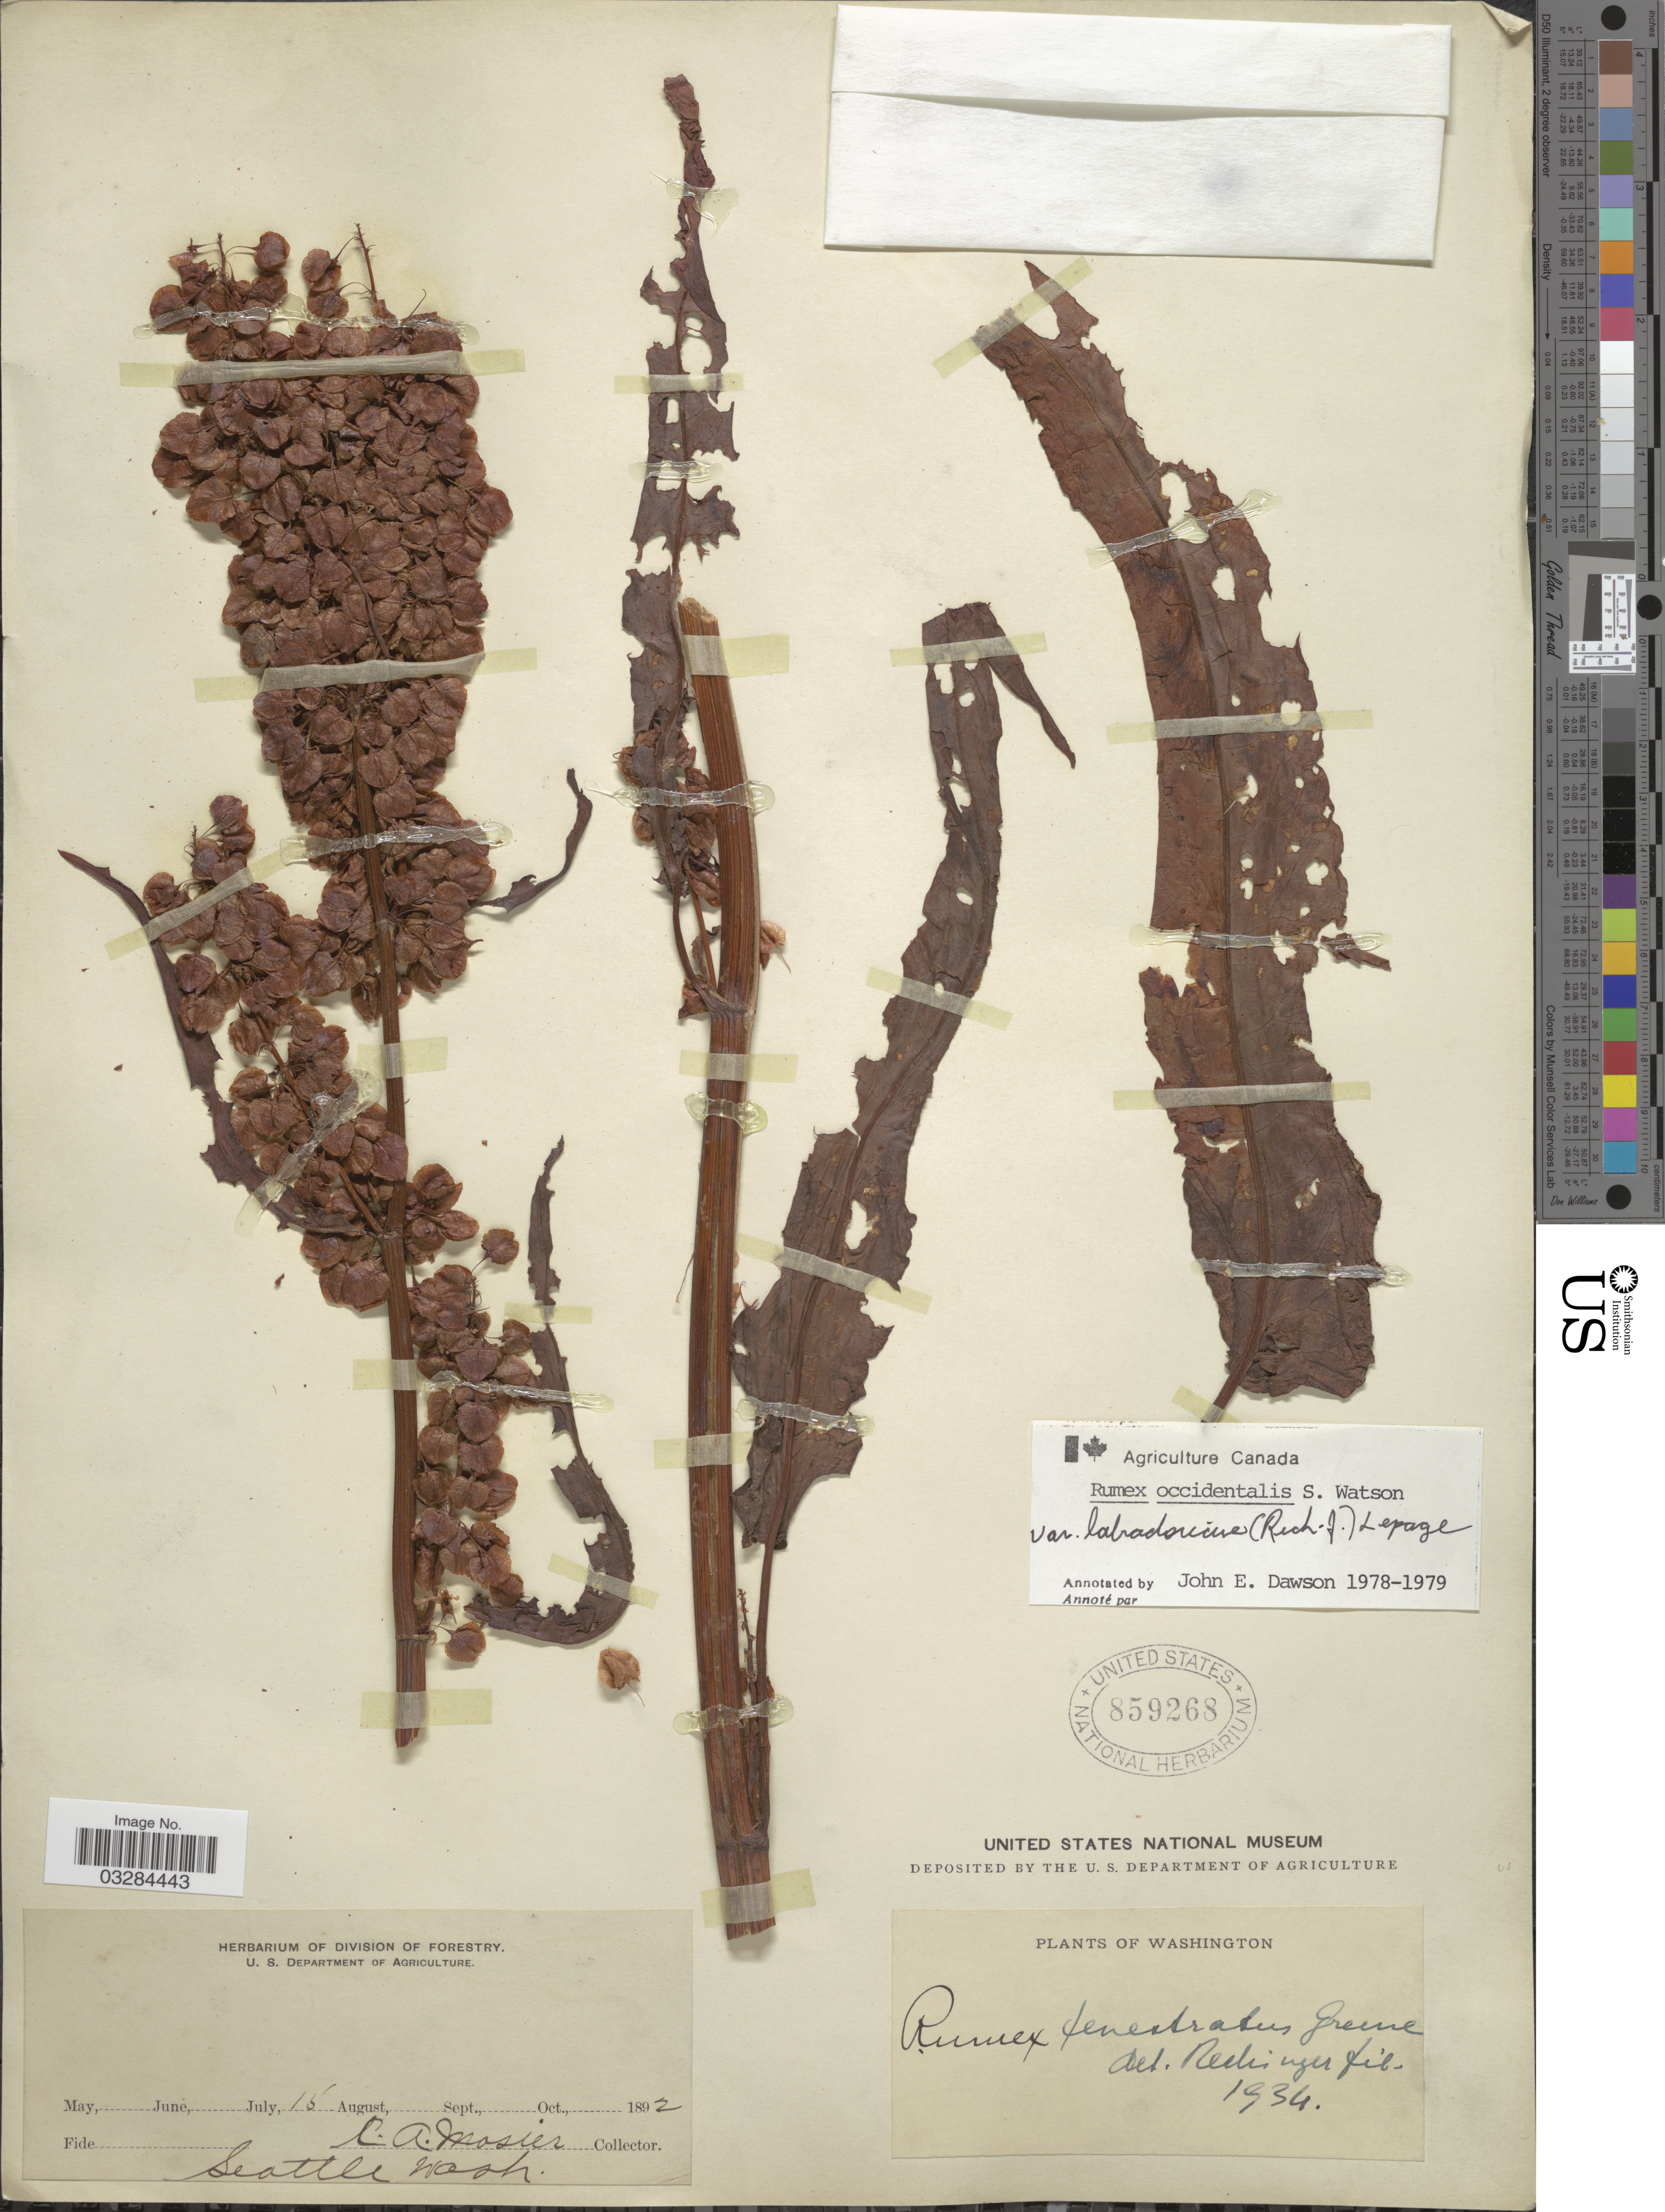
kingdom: Plantae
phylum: Tracheophyta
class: Magnoliopsida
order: Caryophyllales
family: Polygonaceae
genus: Rumex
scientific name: Rumex occidentalis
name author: S. Watson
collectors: C. A. Mosier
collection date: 1892-07-15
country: United States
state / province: Washington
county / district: King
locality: Seattle Wash.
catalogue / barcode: US 859268